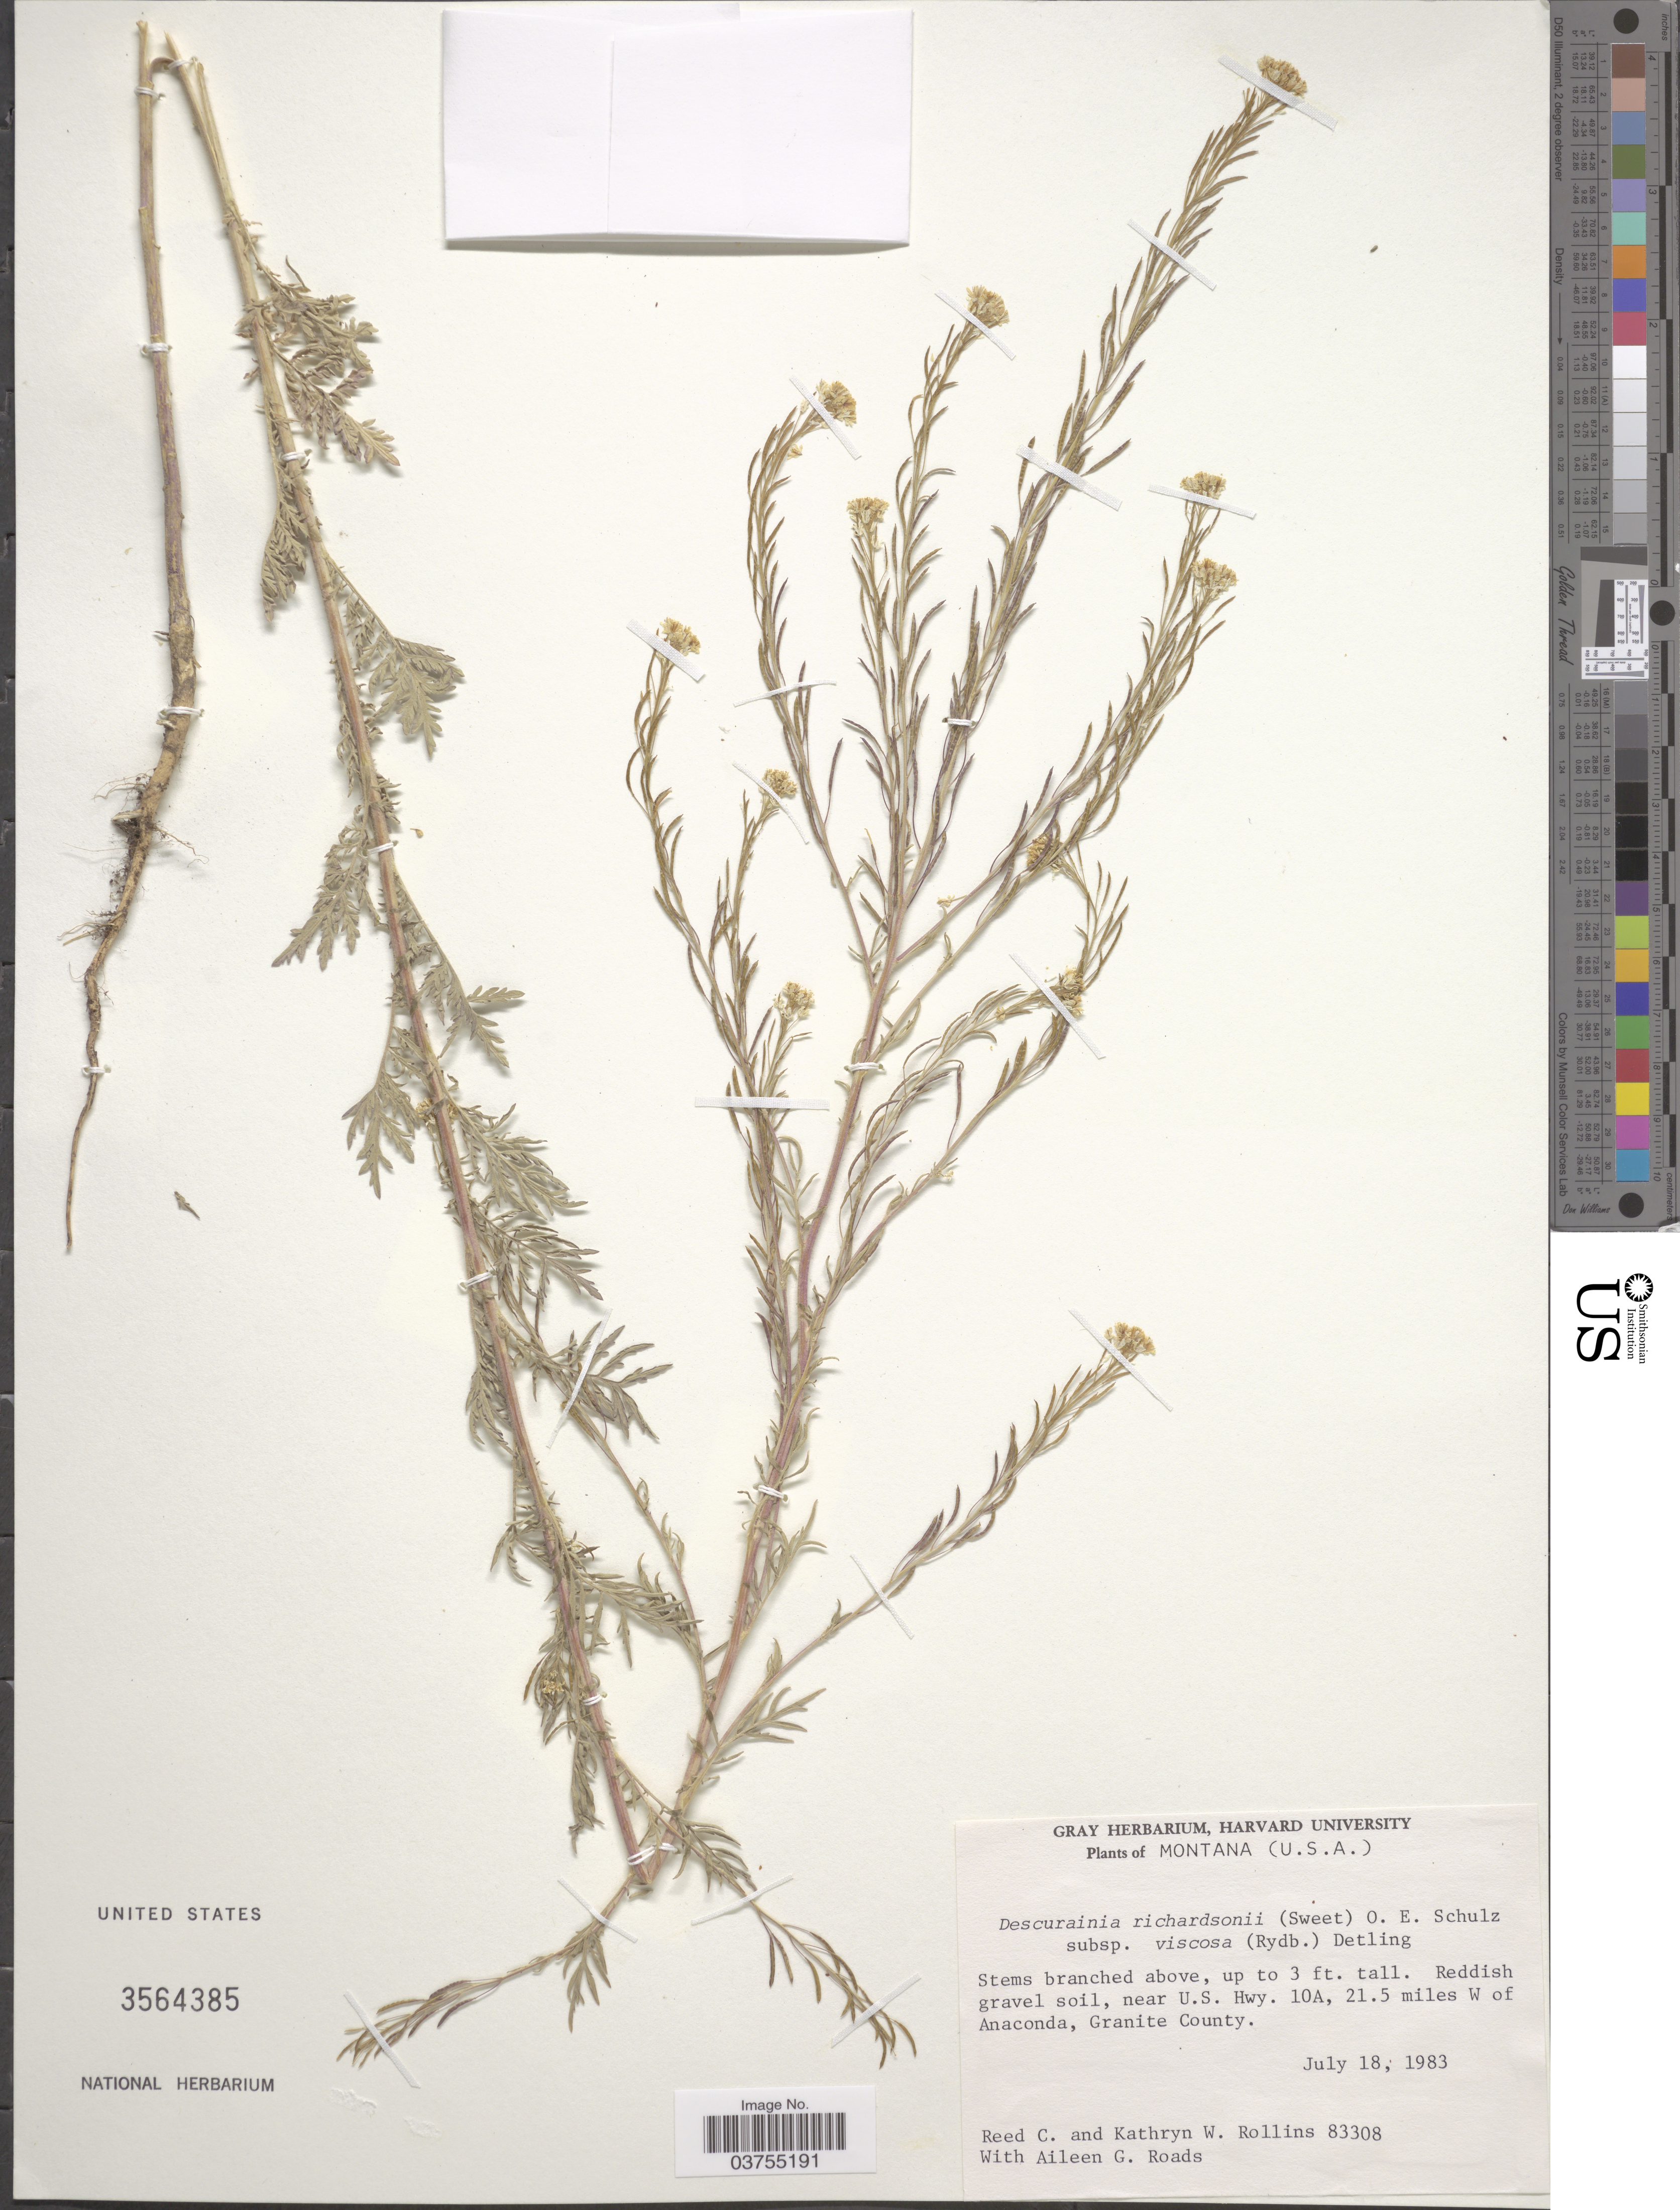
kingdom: Plantae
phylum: Tracheophyta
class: Magnoliopsida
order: Brassicales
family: Brassicaceae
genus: Descurainia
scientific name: Descurainia richardsonii subsp. viscosa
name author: (Rydb.) Detling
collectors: R. C. Rollins, K. W. Rollins & A. Roads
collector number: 83308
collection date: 1983-07-18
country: United States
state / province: Montana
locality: Near U.S. Hwy. 10A, 21.5 miles W of Anaconda, Granite County.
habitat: reddish gravelly soil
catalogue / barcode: US 2564385